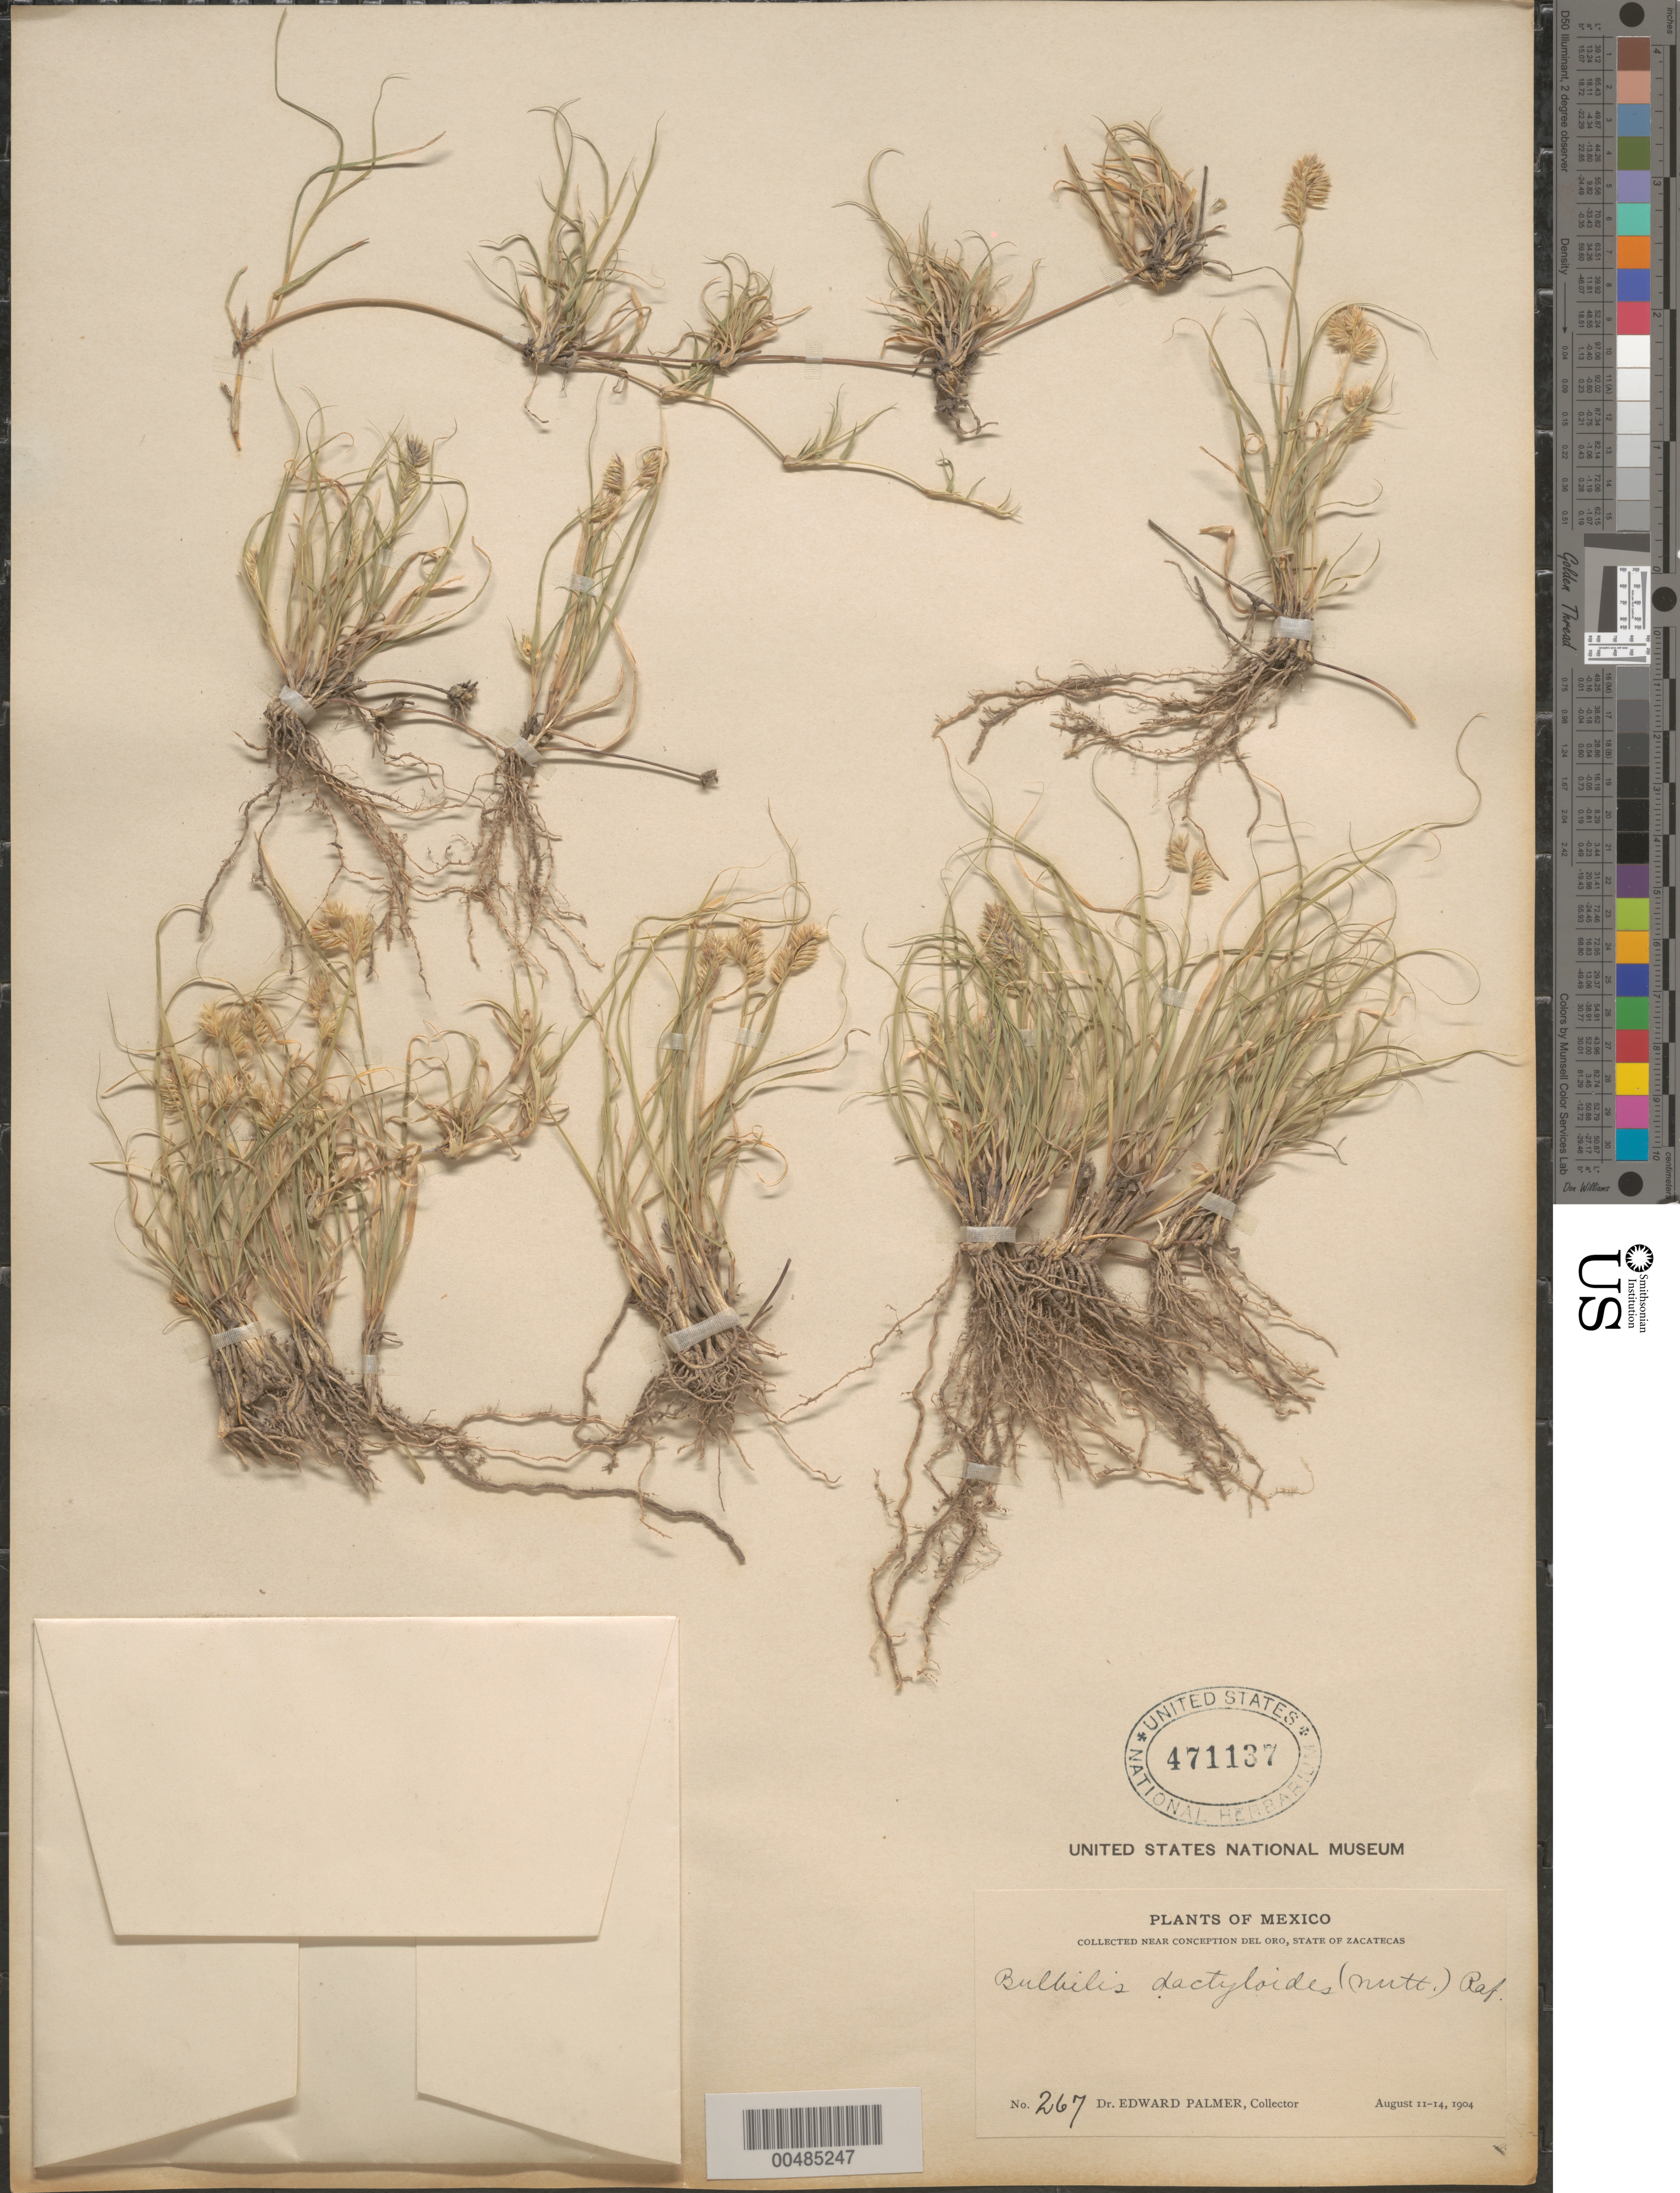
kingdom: Plantae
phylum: Tracheophyta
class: Liliopsida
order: Poales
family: Poaceae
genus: Buchloe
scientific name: Buchloe dactyloides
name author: (Nutt.) Engelm.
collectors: E. Palmer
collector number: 267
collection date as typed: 11 Aug 1904 to 14 Aug 1904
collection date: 1904-08-11/1904-08-14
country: Mexico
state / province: Zacatecas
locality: Near Conception del Oro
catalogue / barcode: US 471137